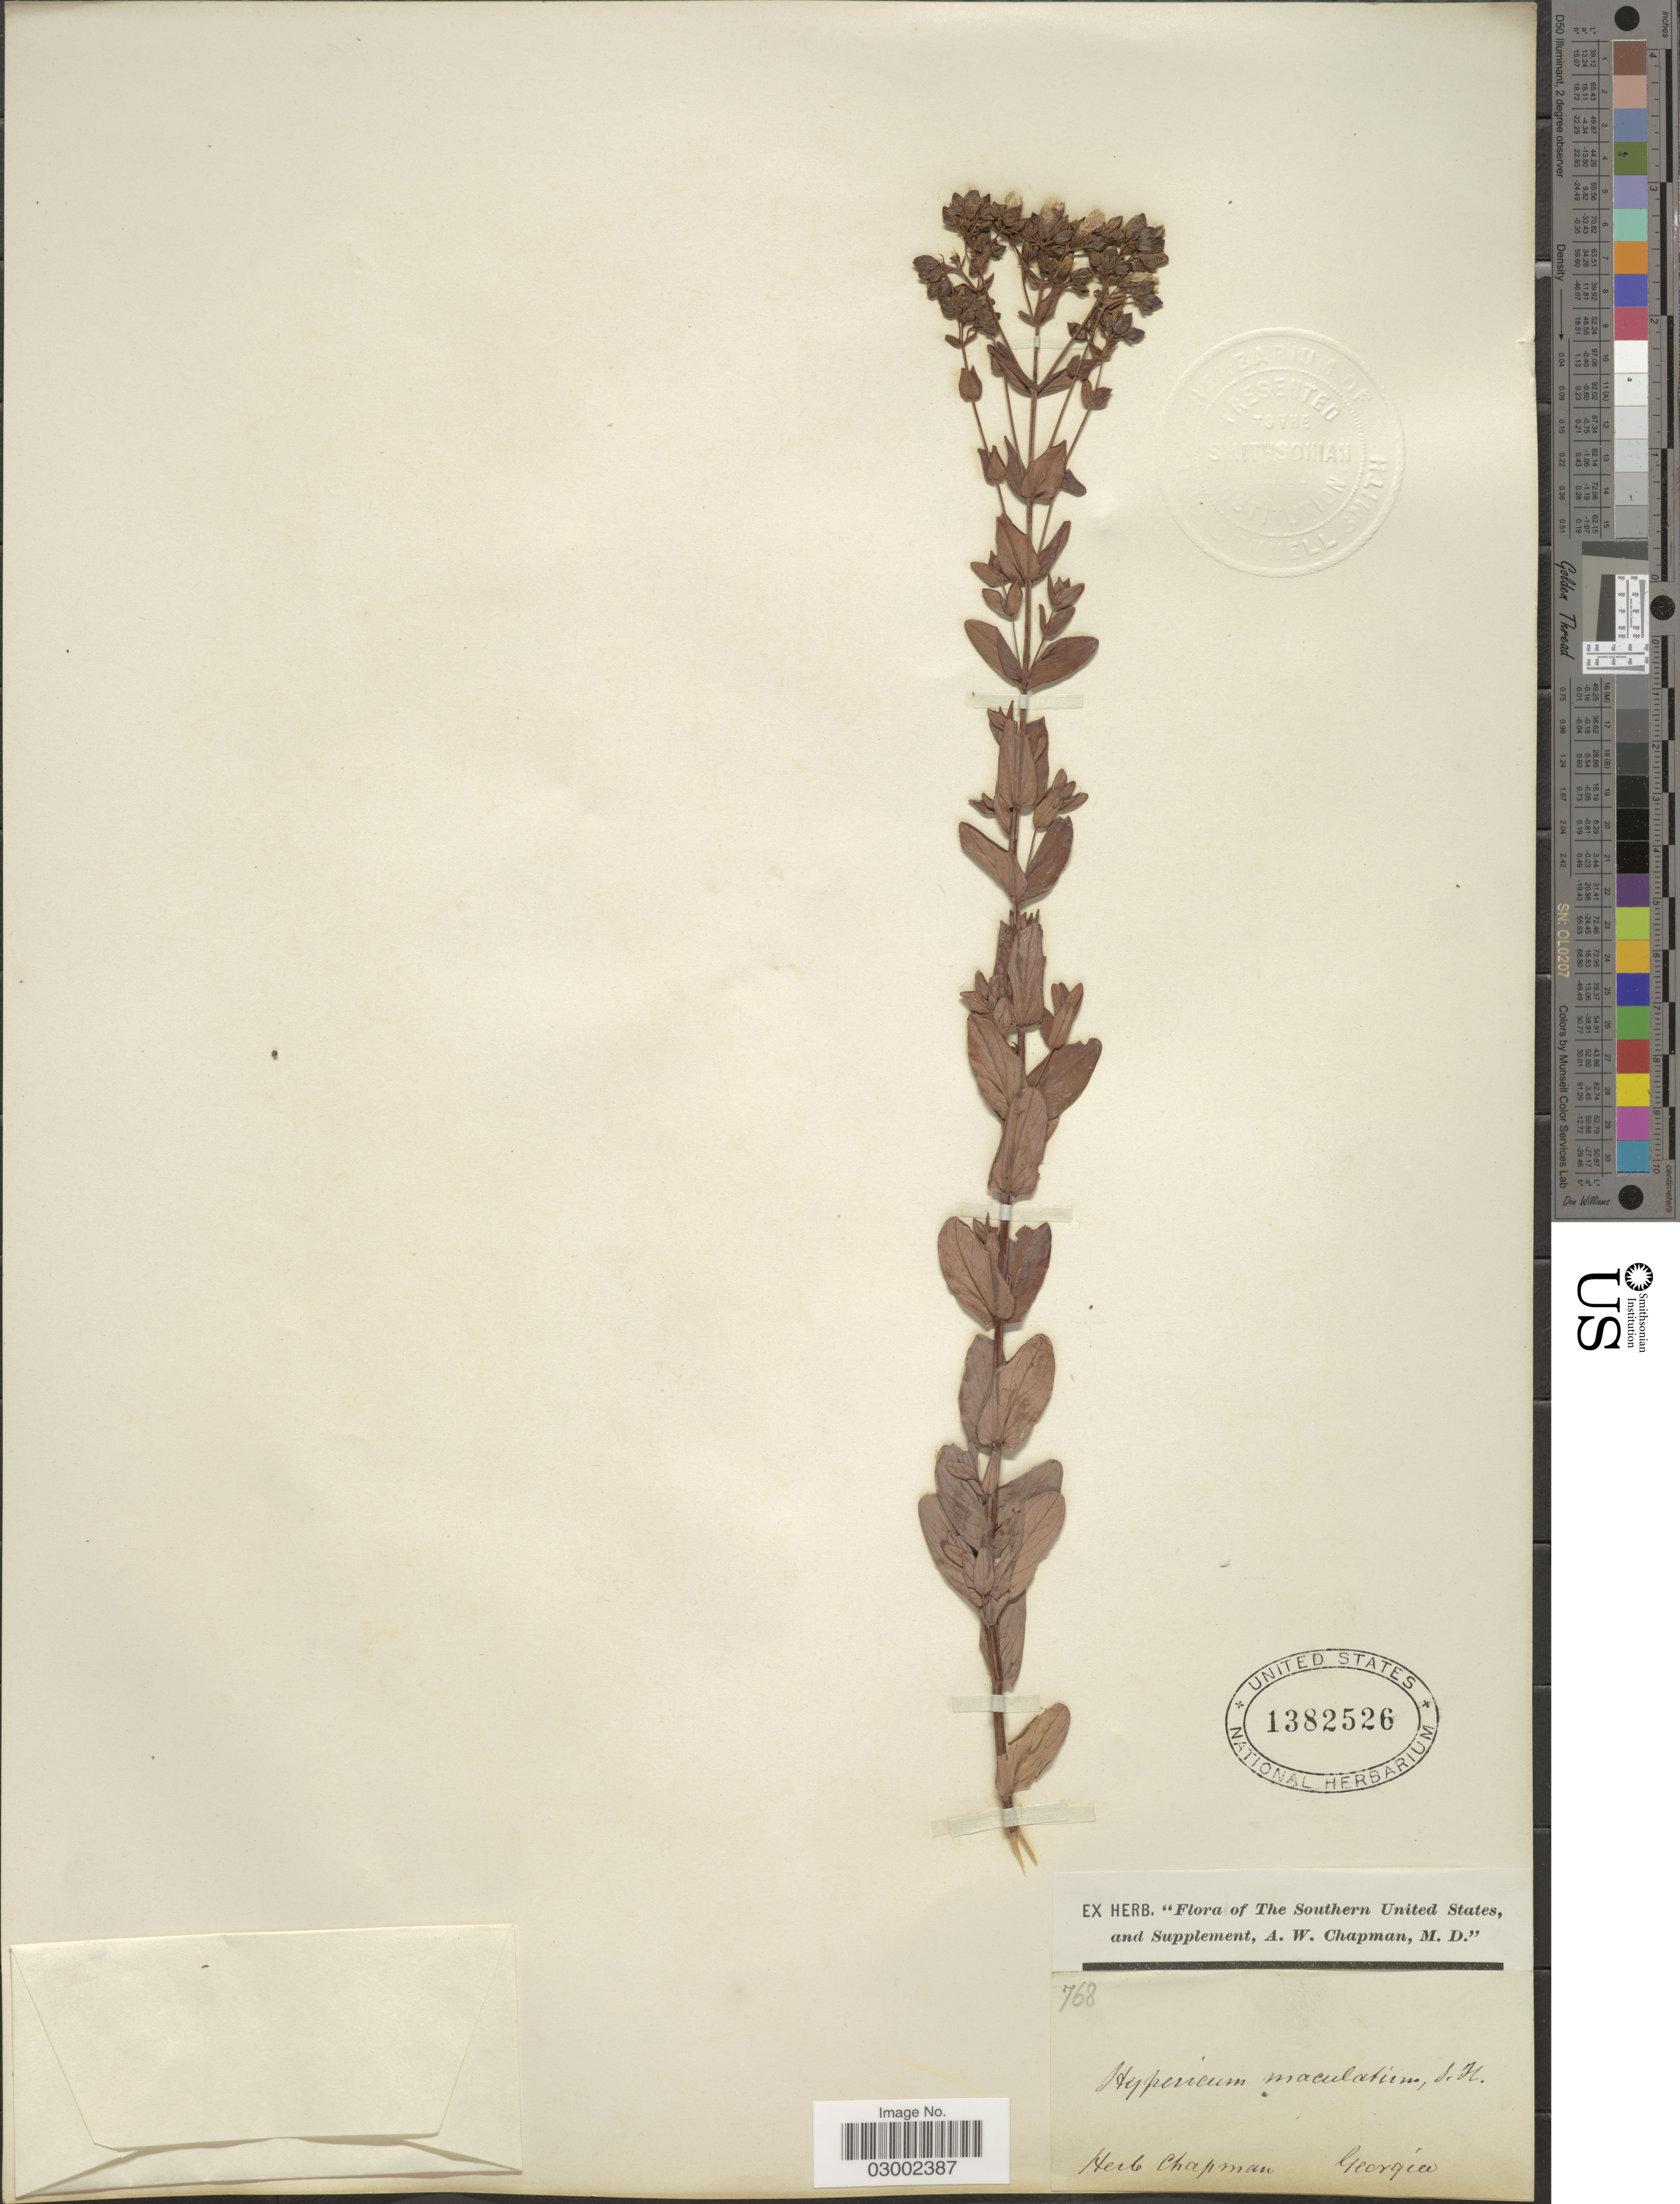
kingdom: Plantae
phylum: Tracheophyta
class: Magnoliopsida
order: Malpighiales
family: Hypericaceae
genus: Hypericum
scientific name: Hypericum punctatum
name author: Lam.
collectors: ex herb. A.W. Chapman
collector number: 768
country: United States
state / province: Georgia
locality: Southern United States, and Supplement.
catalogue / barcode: US 1382526